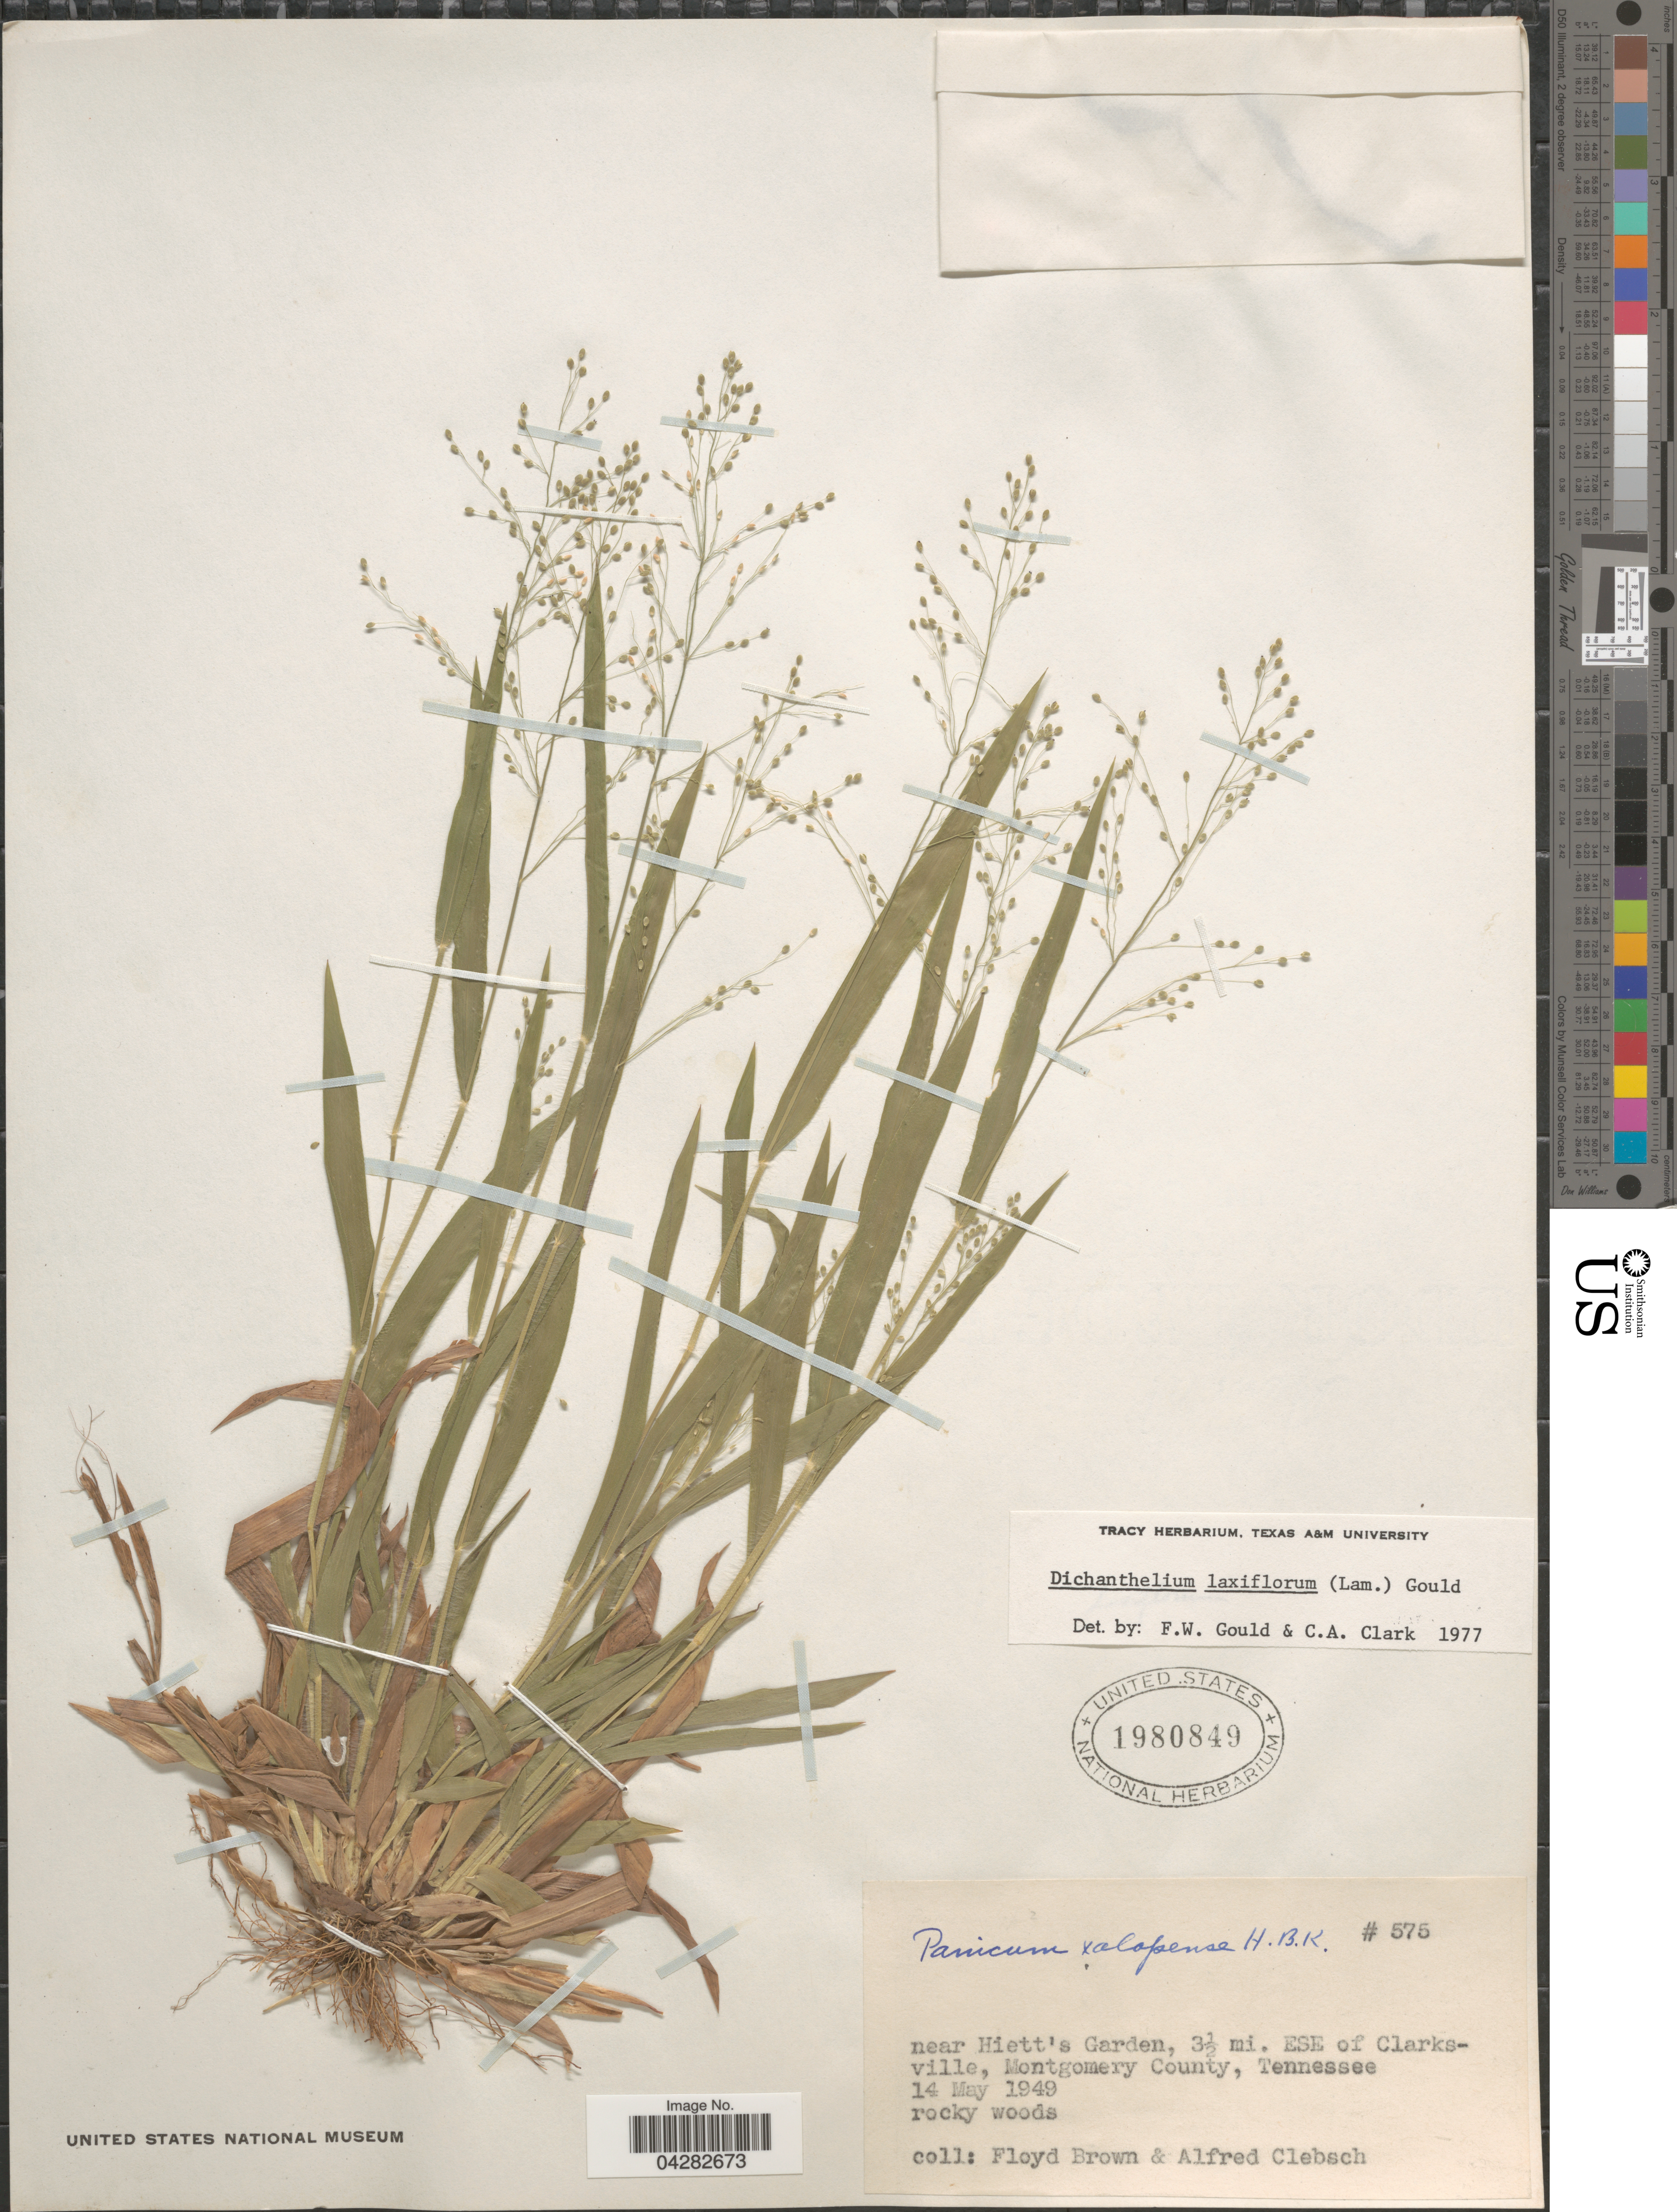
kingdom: Plantae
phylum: Tracheophyta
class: Liliopsida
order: Poales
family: Poaceae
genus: Dichanthelium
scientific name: Dichanthelium laxiflorum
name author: (Lam.) Gould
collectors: F. Brown & A. Clebsch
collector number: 575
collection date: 1949-05-14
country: United States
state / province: Tennessee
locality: Near Hiett's Garden, 3½ mi. ESE of Clarksville, Montgomery County.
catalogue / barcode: US 1980849